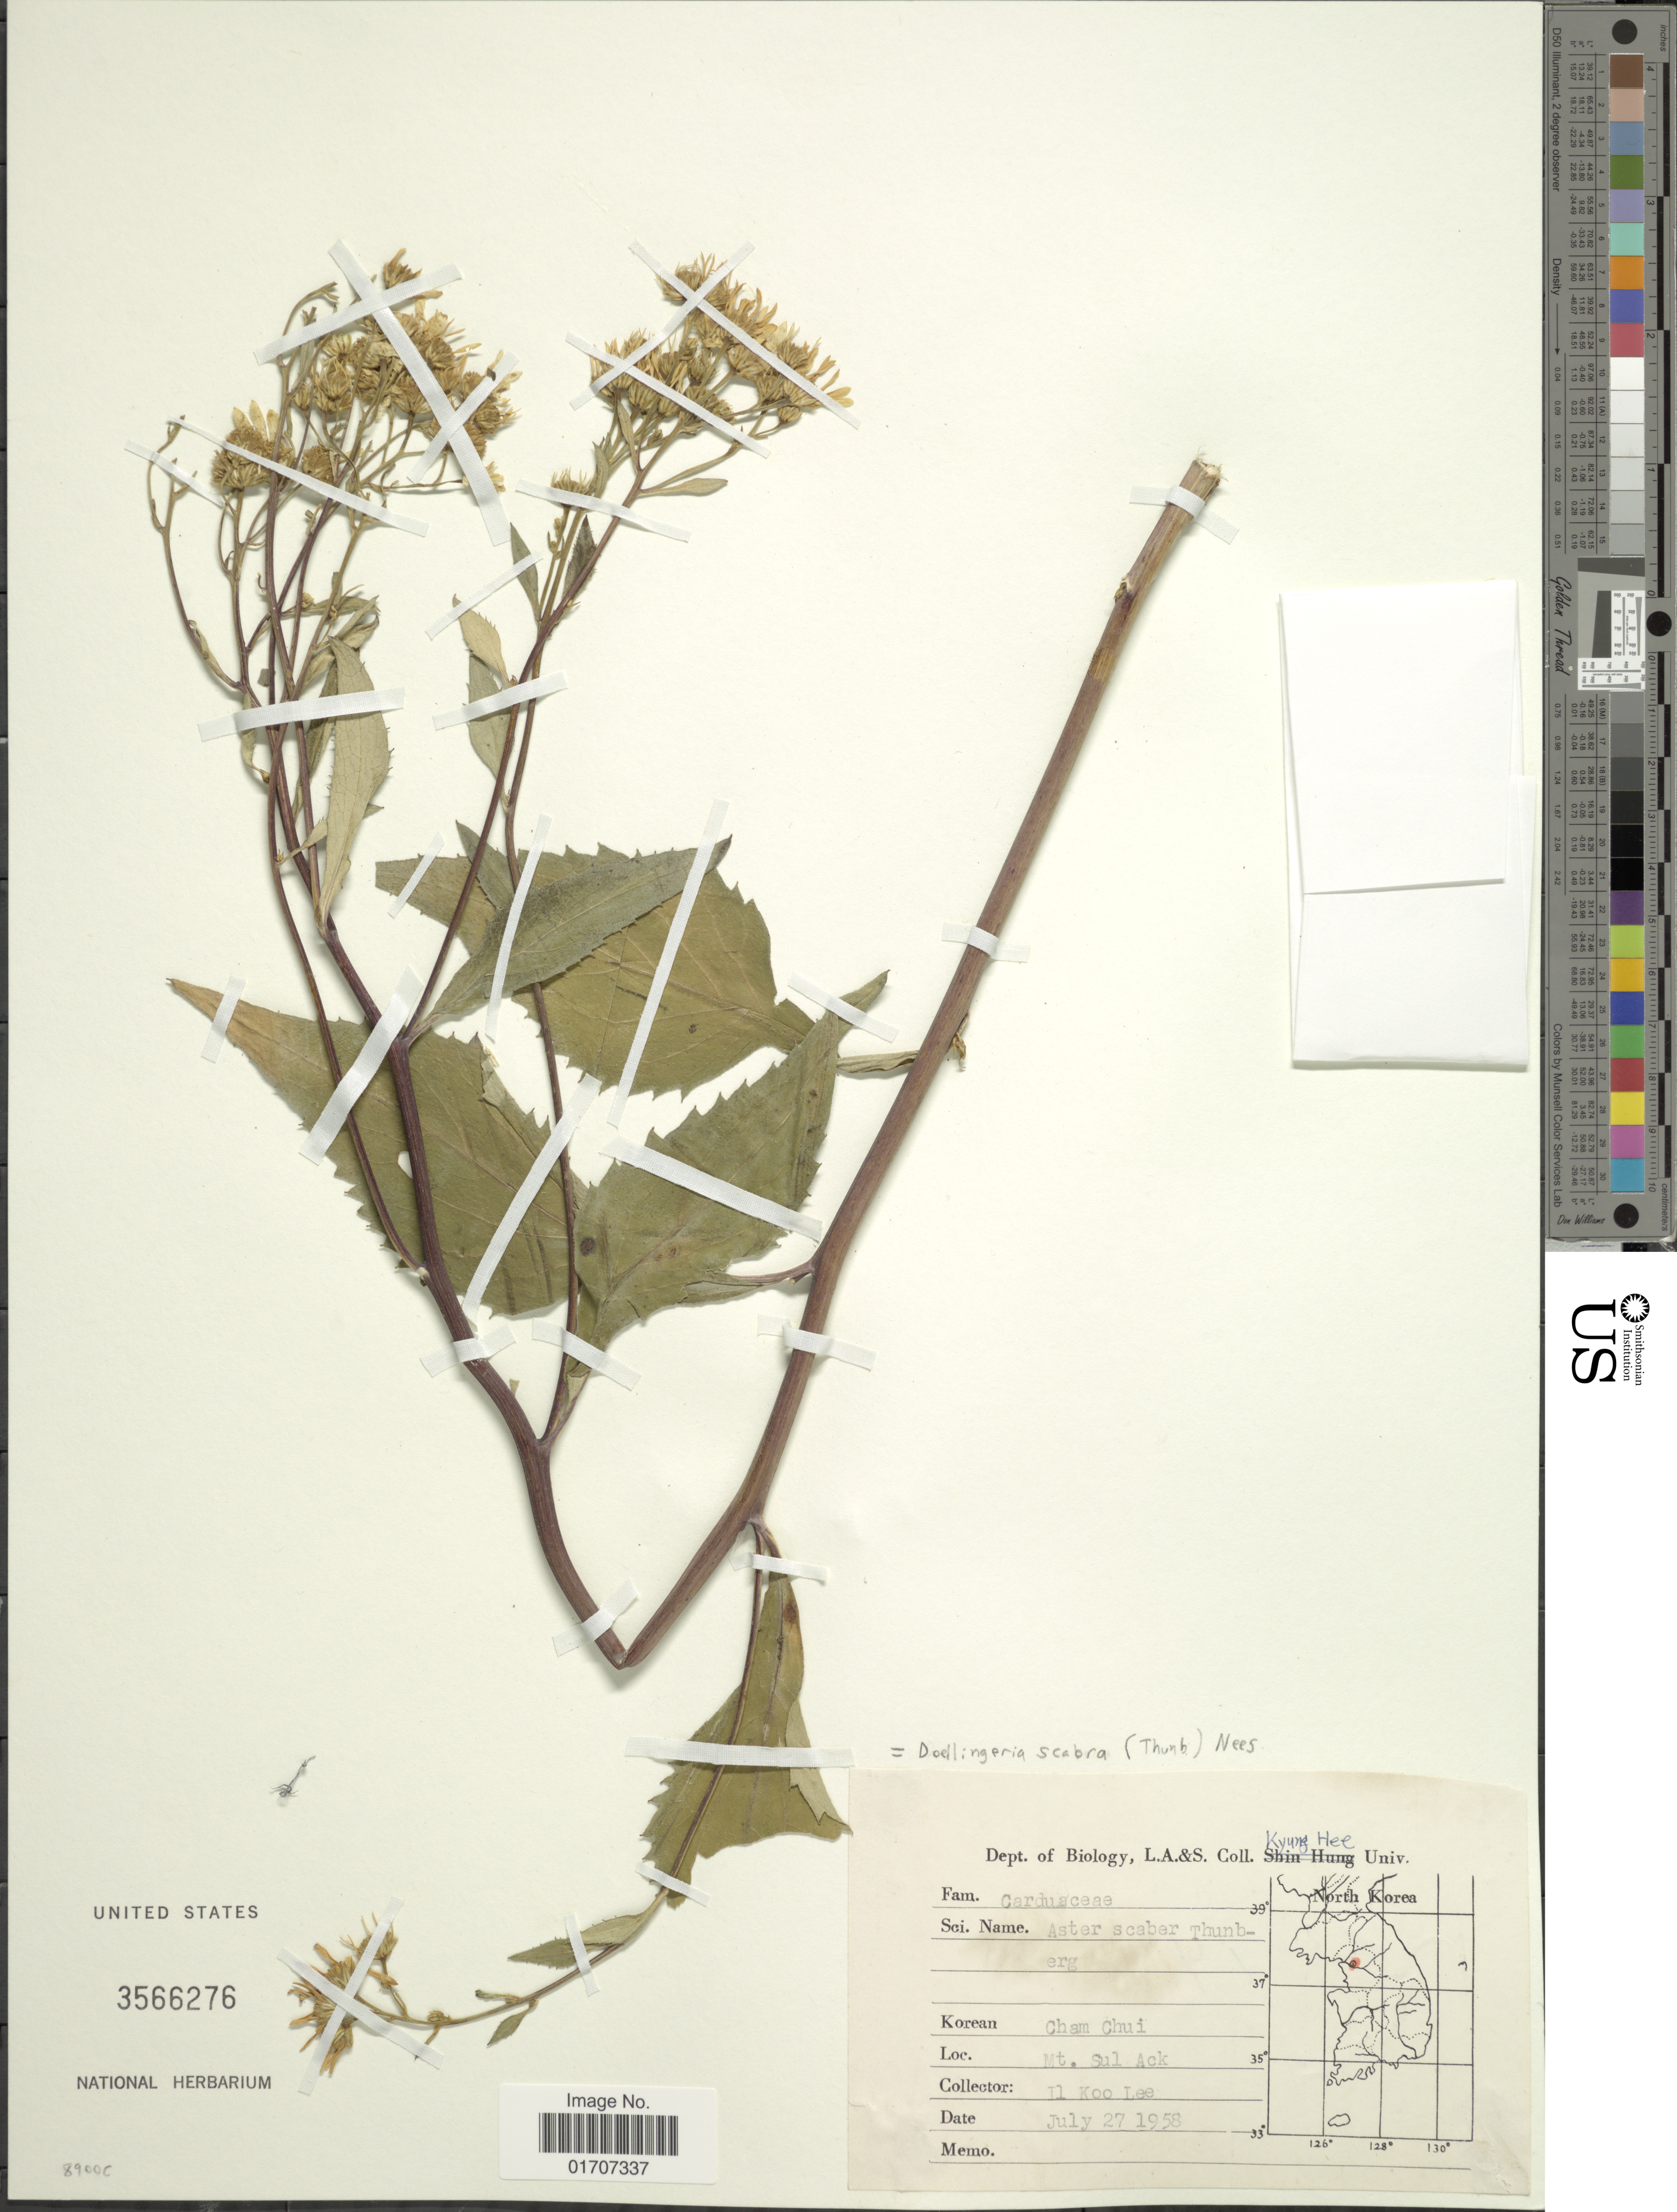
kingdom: Plantae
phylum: Tracheophyta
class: Magnoliopsida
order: Asterales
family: Asteraceae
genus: Doellingeria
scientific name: Doellingeria scabra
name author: (Thunb.) Nees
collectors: I. Lee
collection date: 1958-07-27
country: South Korea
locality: Mt. Sul Ack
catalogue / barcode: US 3566276